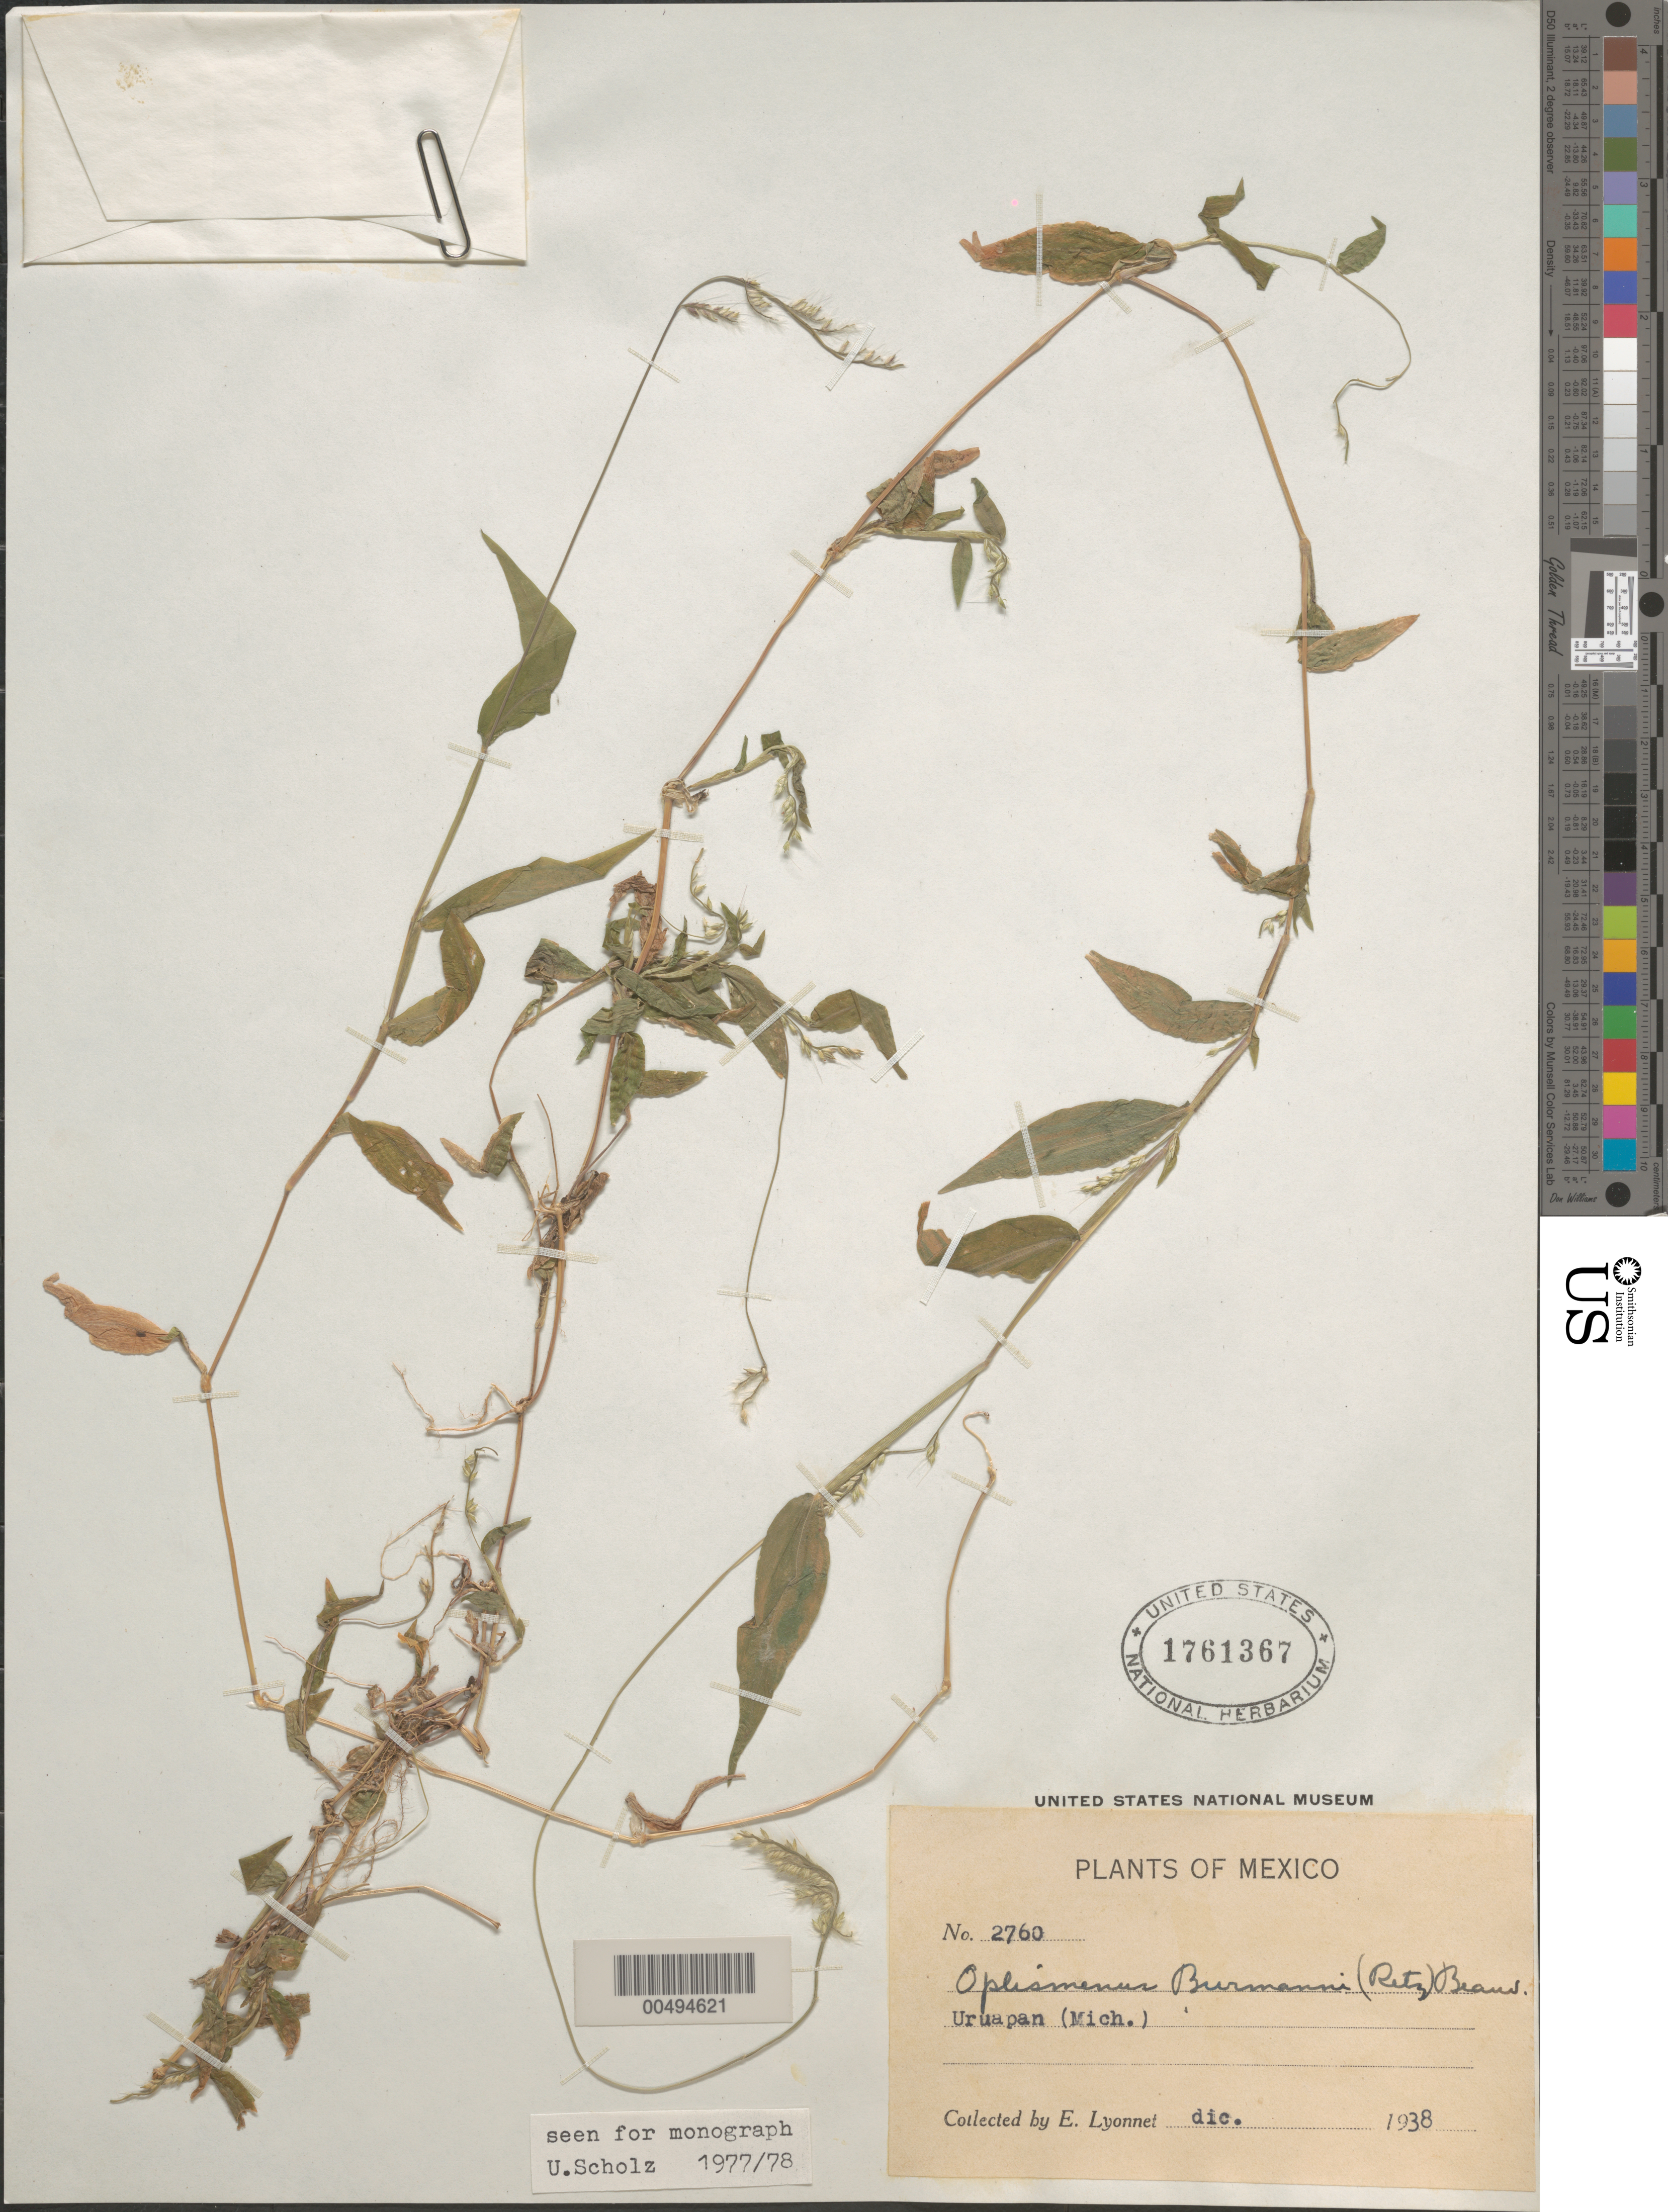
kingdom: Plantae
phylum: Tracheophyta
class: Liliopsida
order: Poales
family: Poaceae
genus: Oplismenus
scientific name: Oplismenus burmannii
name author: (Retz.) P. Beauv.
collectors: Bro. E. Lyonnet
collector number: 2760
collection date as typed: Dec 1938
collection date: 1938-12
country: Mexico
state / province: Michoacán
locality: Uruapan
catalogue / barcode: US 1761367